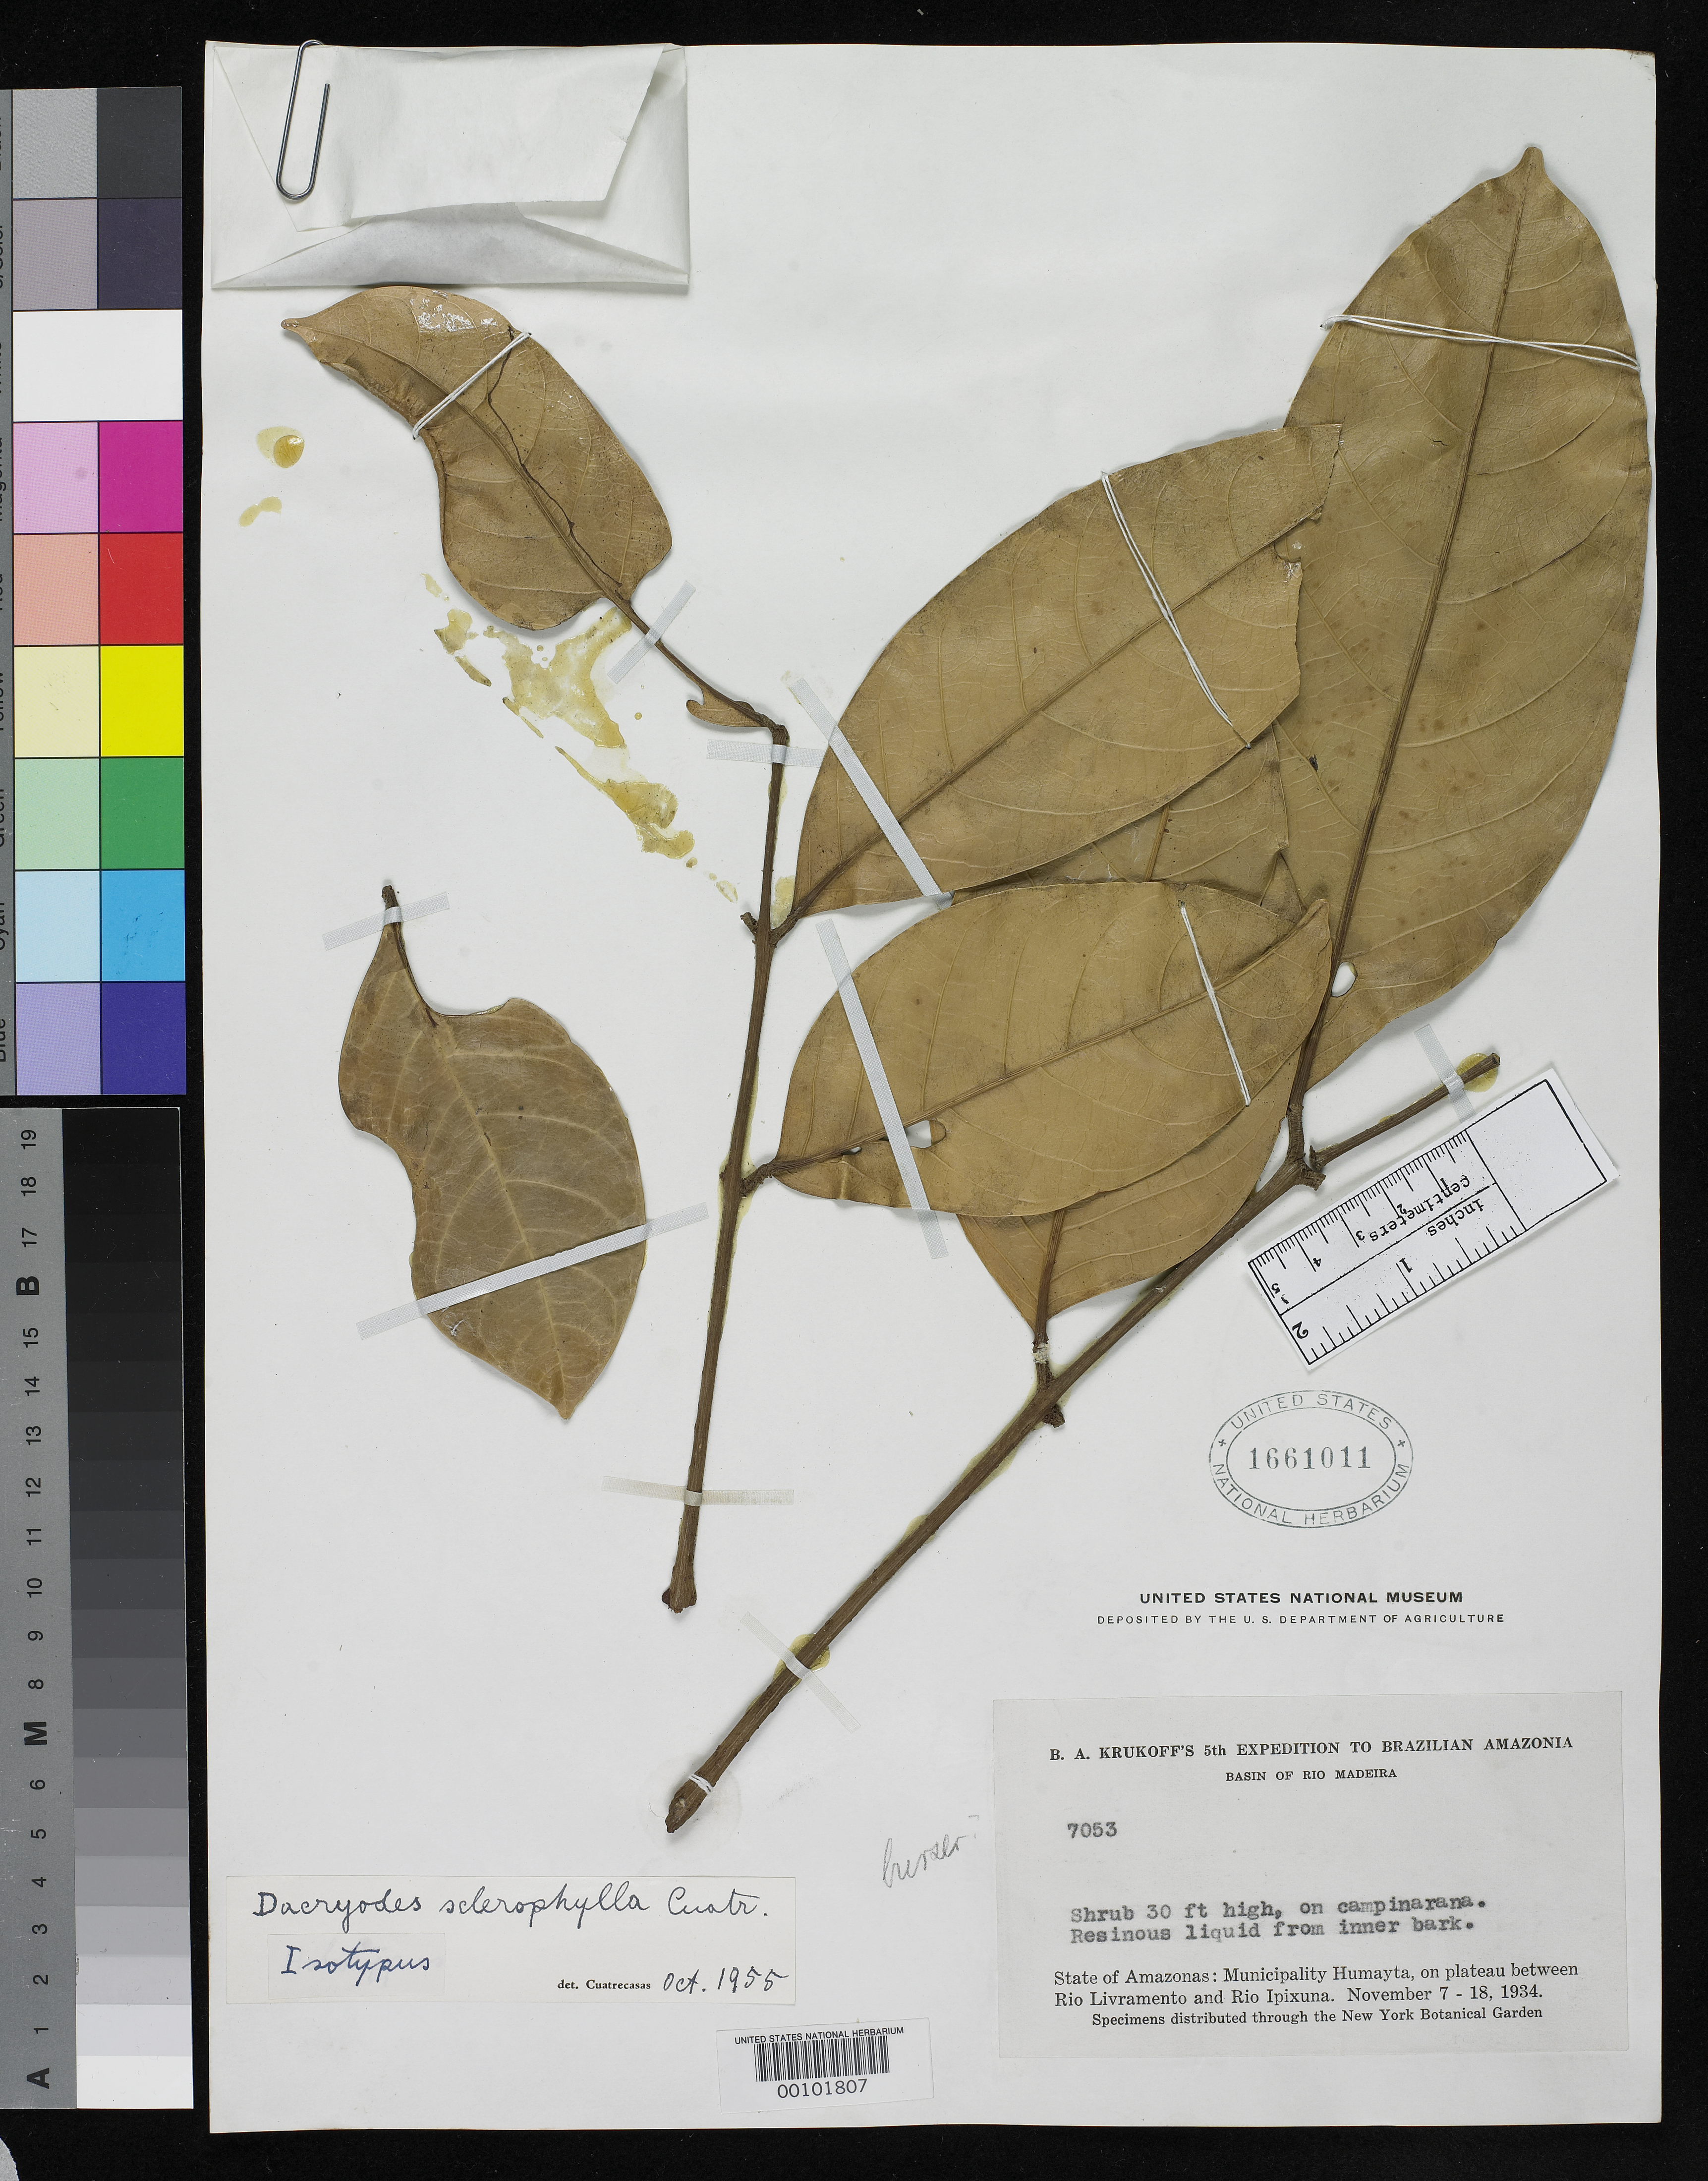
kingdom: Plantae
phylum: Tracheophyta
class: Magnoliopsida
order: Sapindales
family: Burseraceae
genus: Dacryodes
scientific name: Dacryodes sclerophylla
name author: Cuatrec.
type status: Isotype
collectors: B. A. Krukoff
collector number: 7053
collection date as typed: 07 Nov 1934 to 18 Nov 1934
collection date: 1934-11-07/1934-11-18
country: Brazil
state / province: Amazonas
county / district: Humaitá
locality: Municipality Humayta, on plateau between Rio Livramento and Rio Ipixuna.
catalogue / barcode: US 1661011